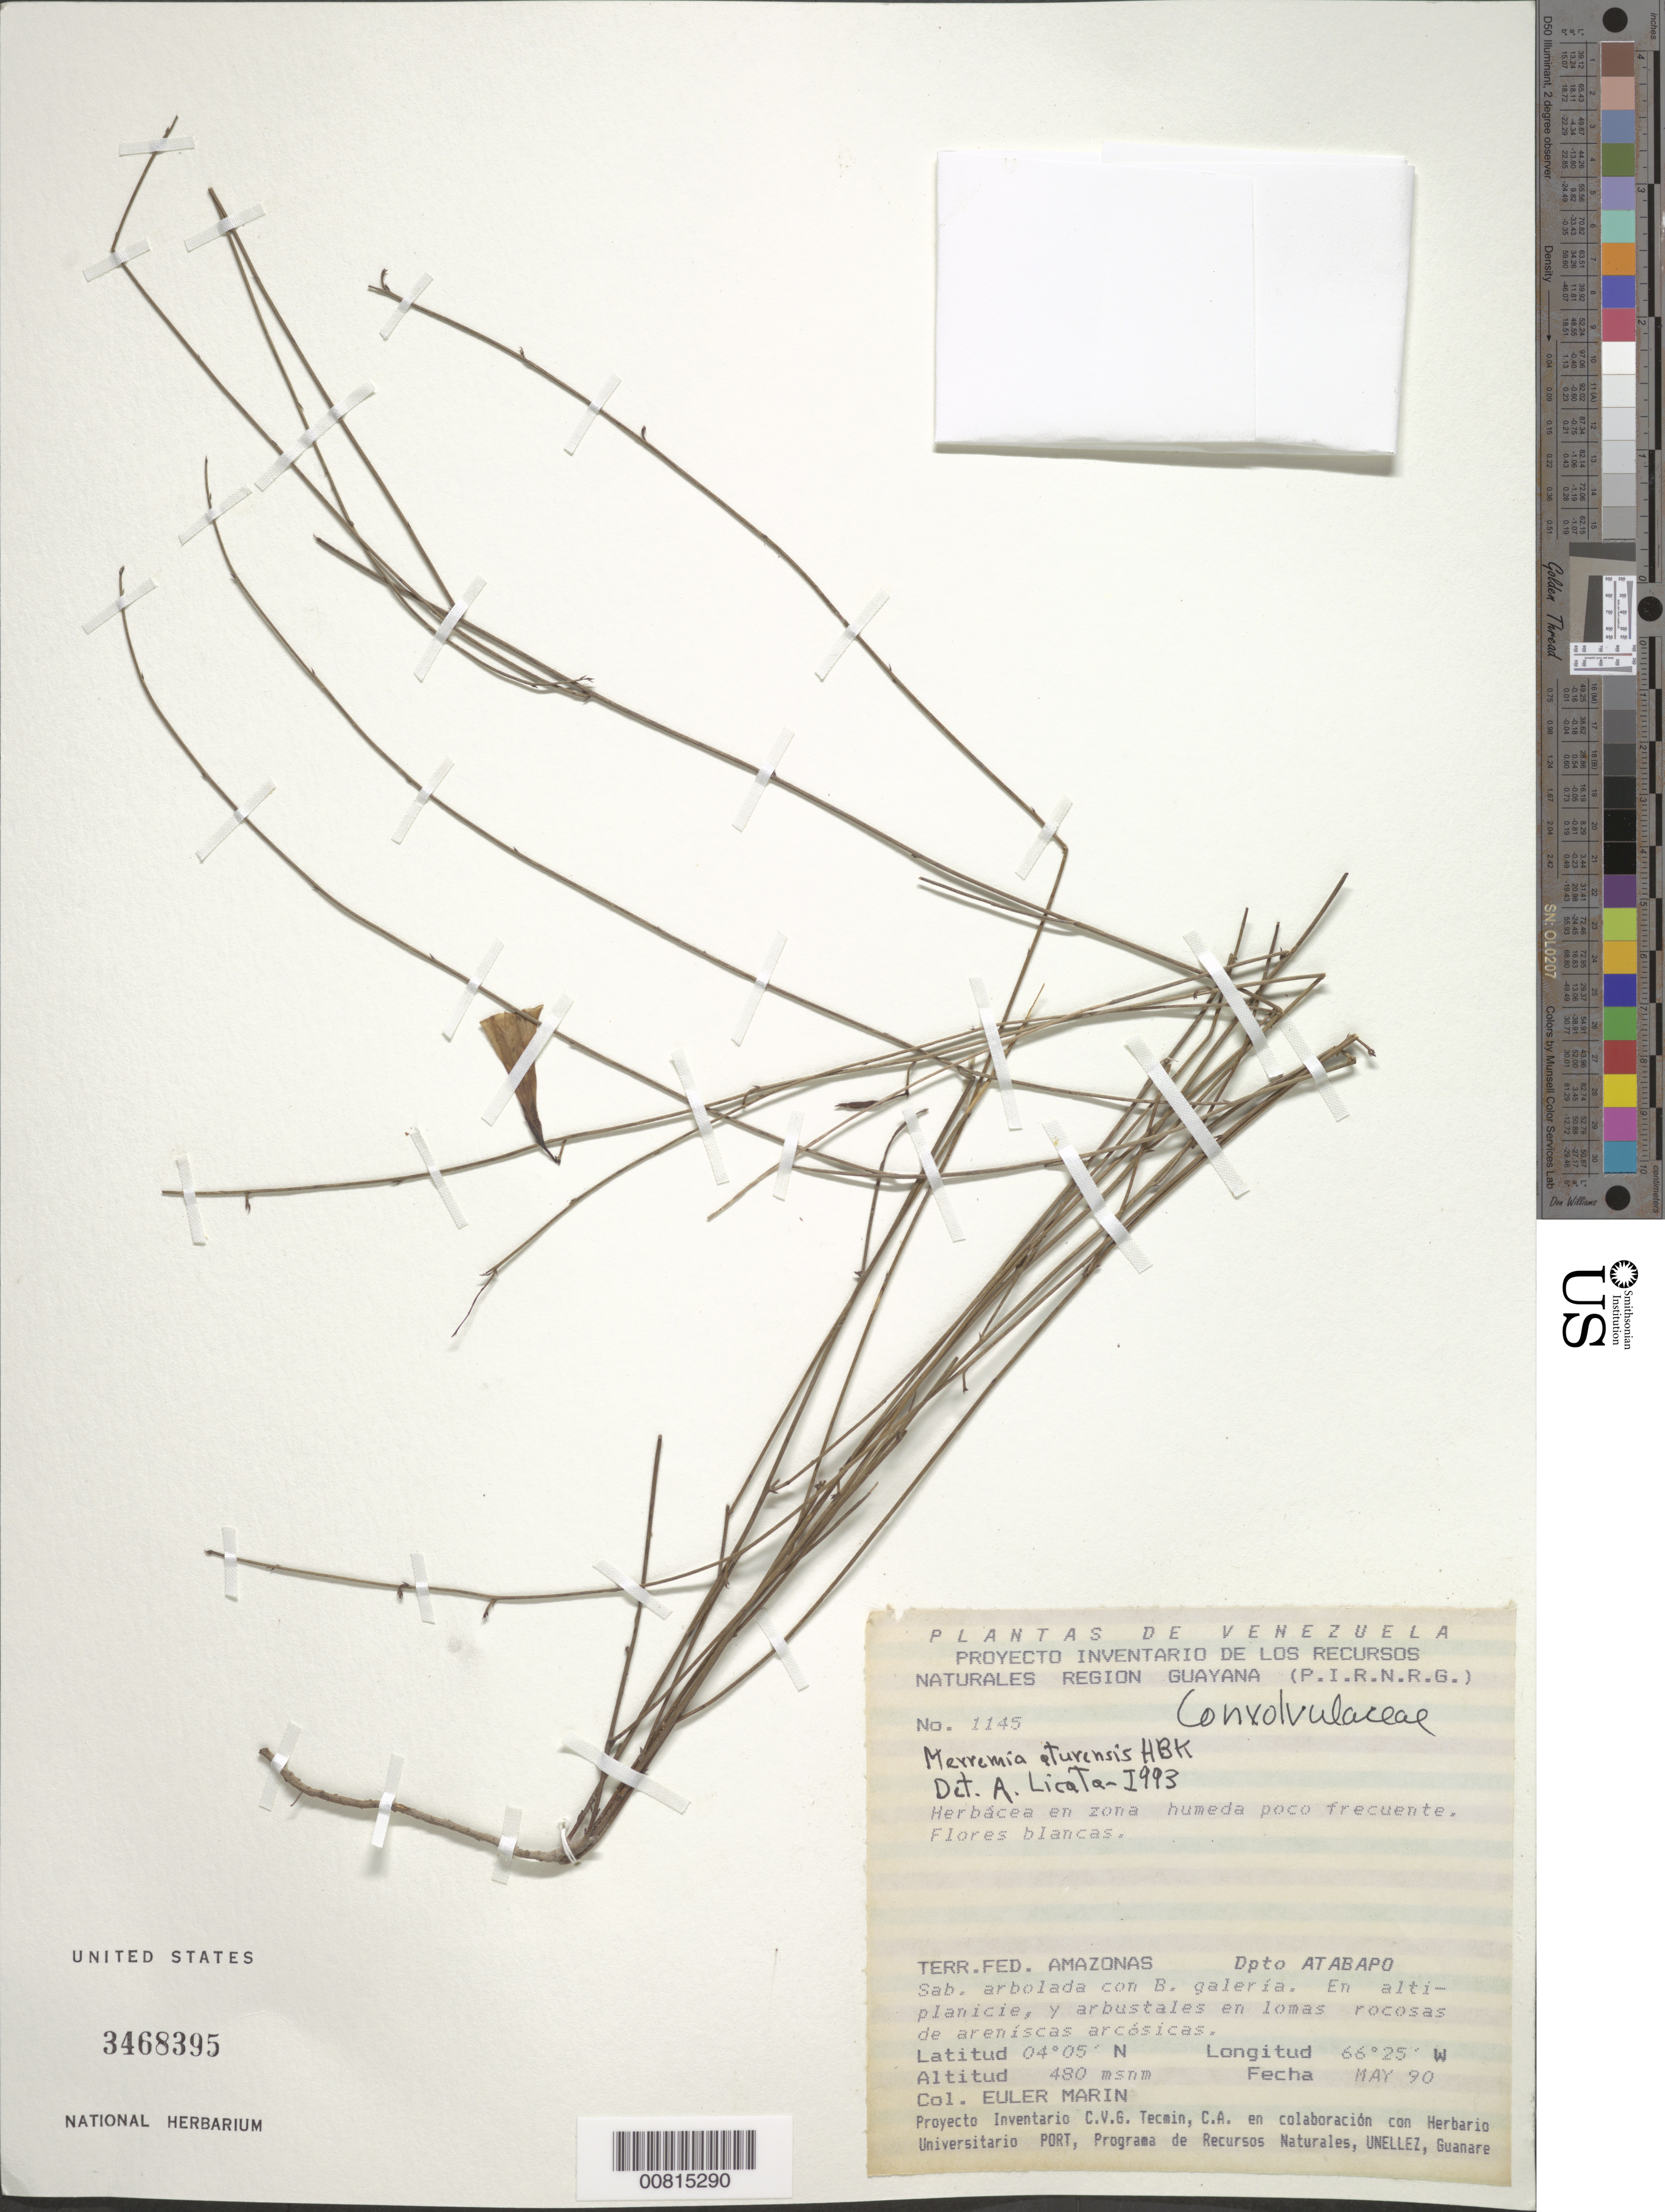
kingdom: Plantae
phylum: Tracheophyta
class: Magnoliopsida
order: Solanales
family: Convolvulaceae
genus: Distimake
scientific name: Distimake aturensis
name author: (Kunth) A. R. Simões & Staples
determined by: Strong, Mark T., (BOT), Smithsonian Institution - National Museum of Natural History (UNITED STATES)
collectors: E. Marin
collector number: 1145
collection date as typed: May-90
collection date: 1990-05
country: Venezuela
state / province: Amazonas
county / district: Atabapo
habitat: Sabana arbolada con B. galeria; altiplanicie y arbustales en lomas rocosas de areniscas arcosicas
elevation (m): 480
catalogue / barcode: US 3468395